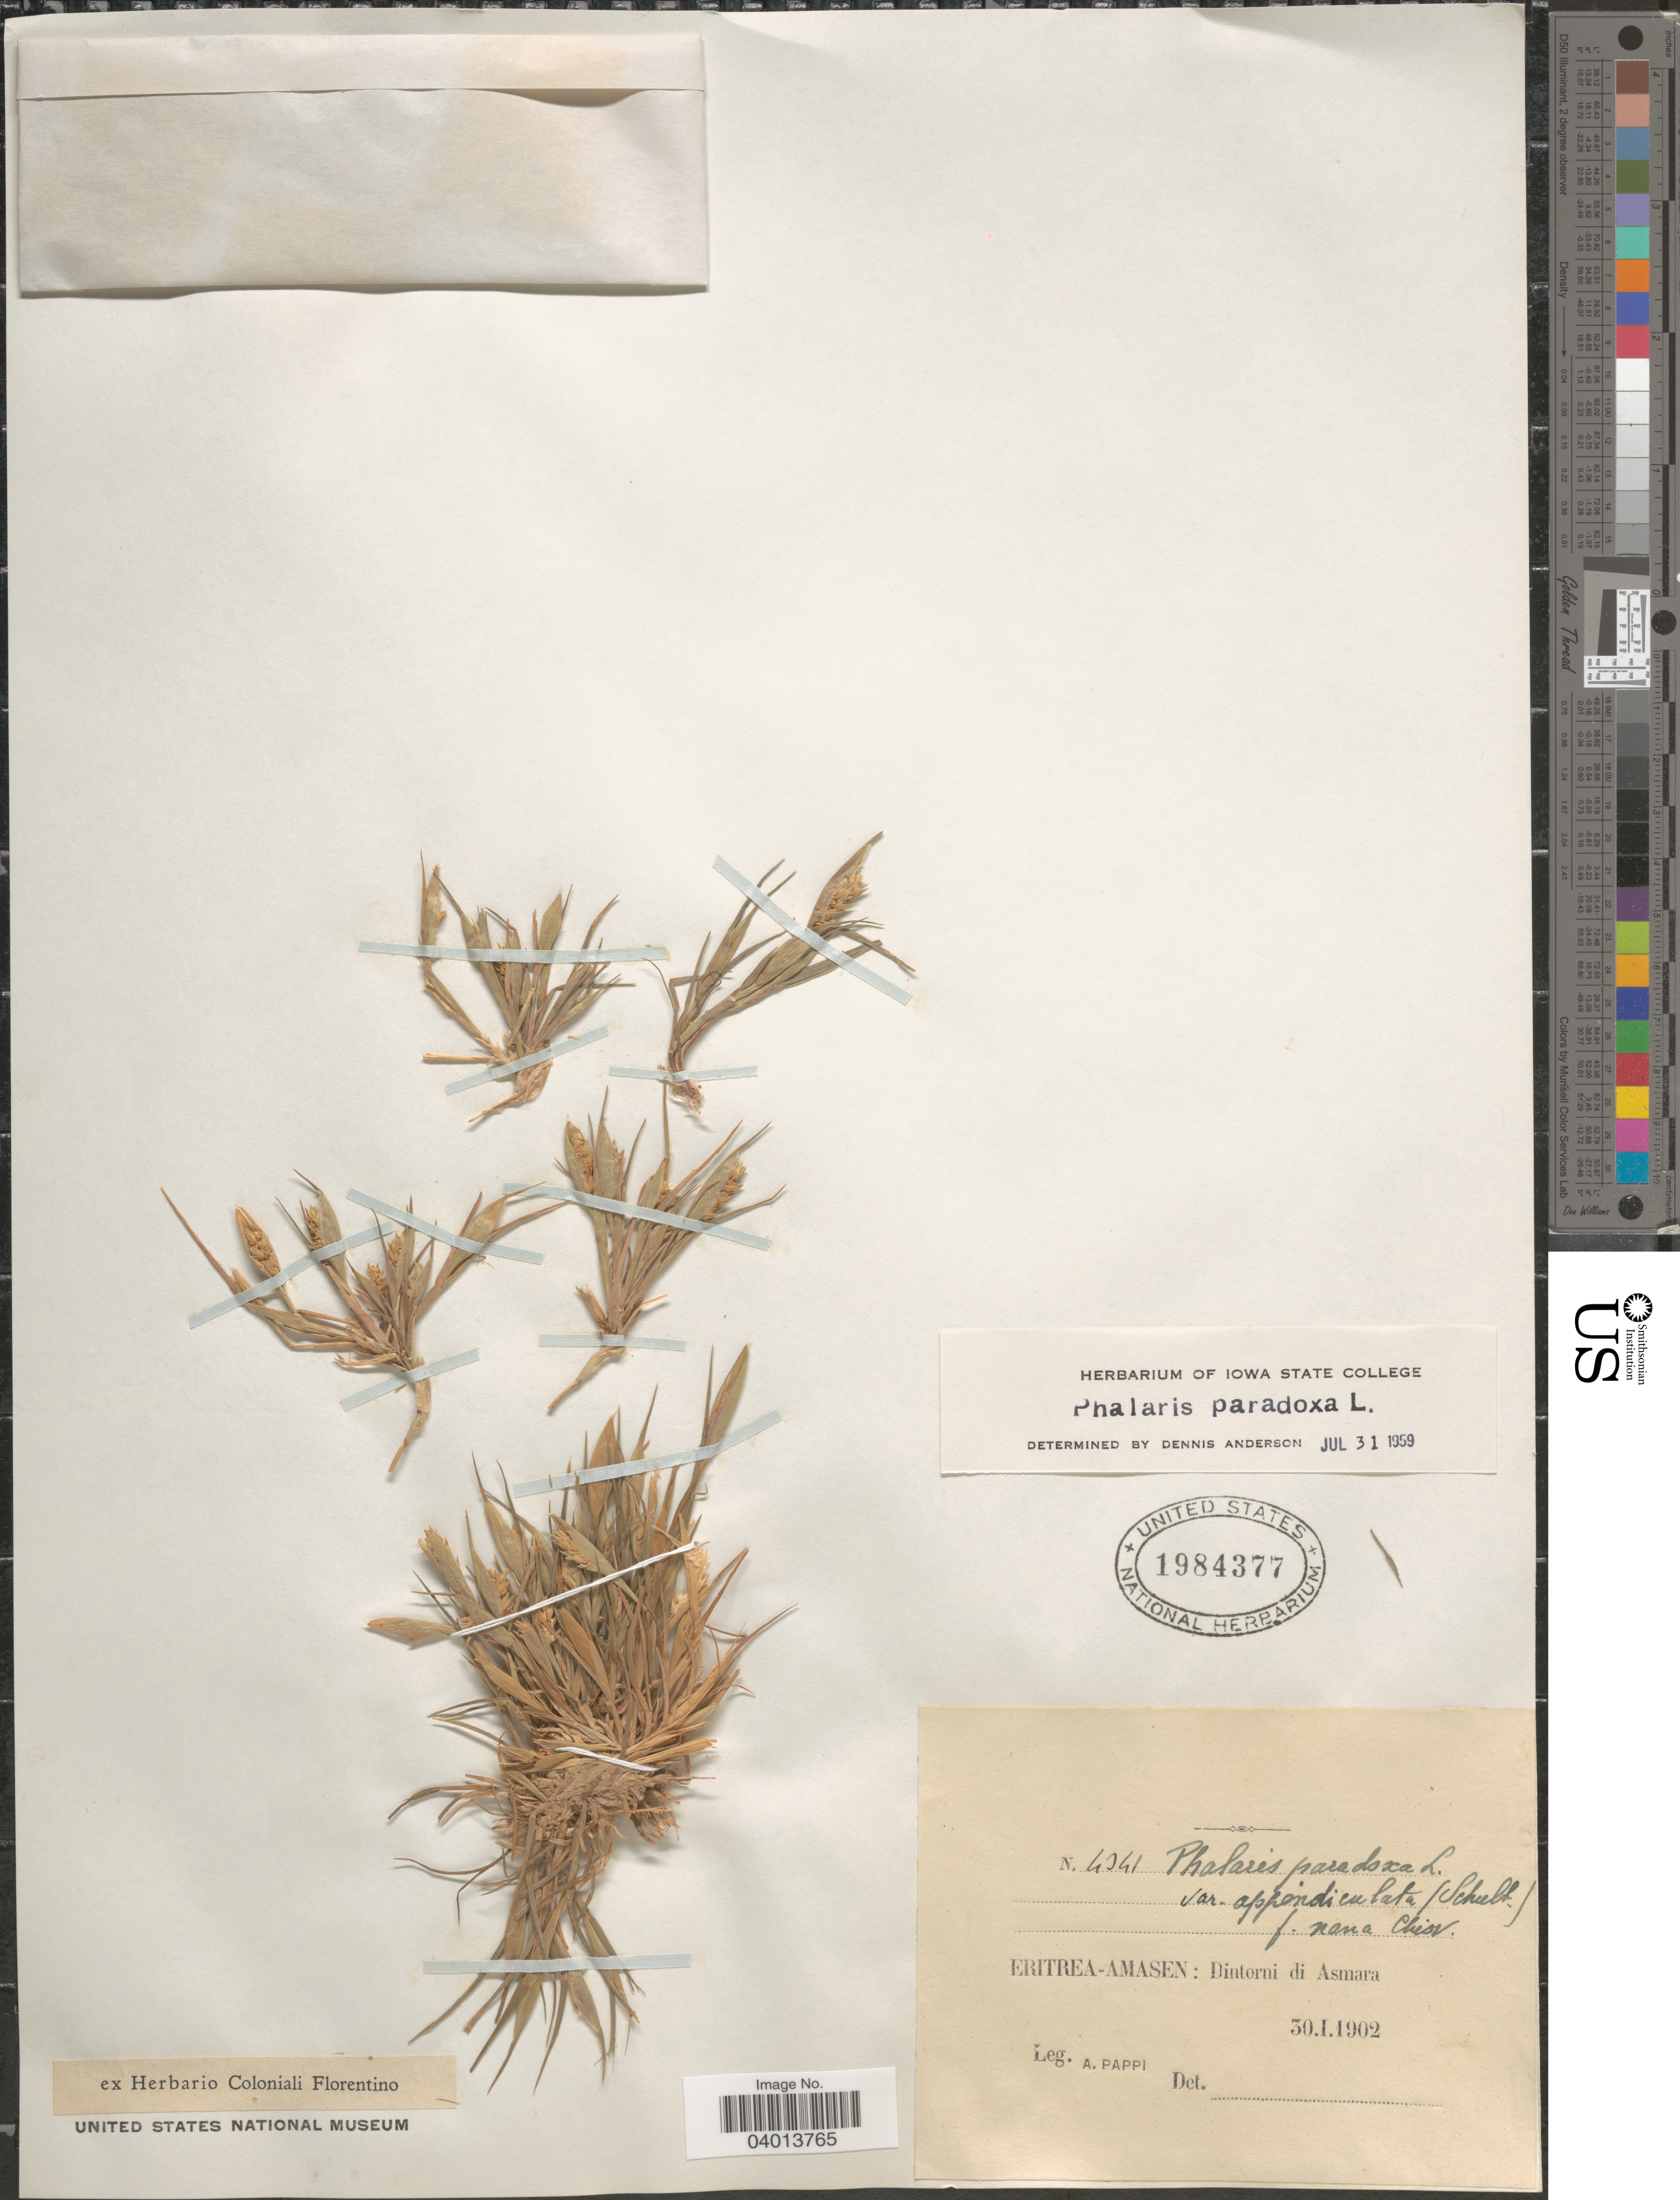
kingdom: Plantae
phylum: Tracheophyta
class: Liliopsida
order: Poales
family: Poaceae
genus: Phalaris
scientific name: Phalaris paradoxa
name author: L.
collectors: A. Pappi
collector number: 4341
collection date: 1902-01-30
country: Eritrea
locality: Eritrea-Amasen: Dintorni di Asmara.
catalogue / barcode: US 1984377